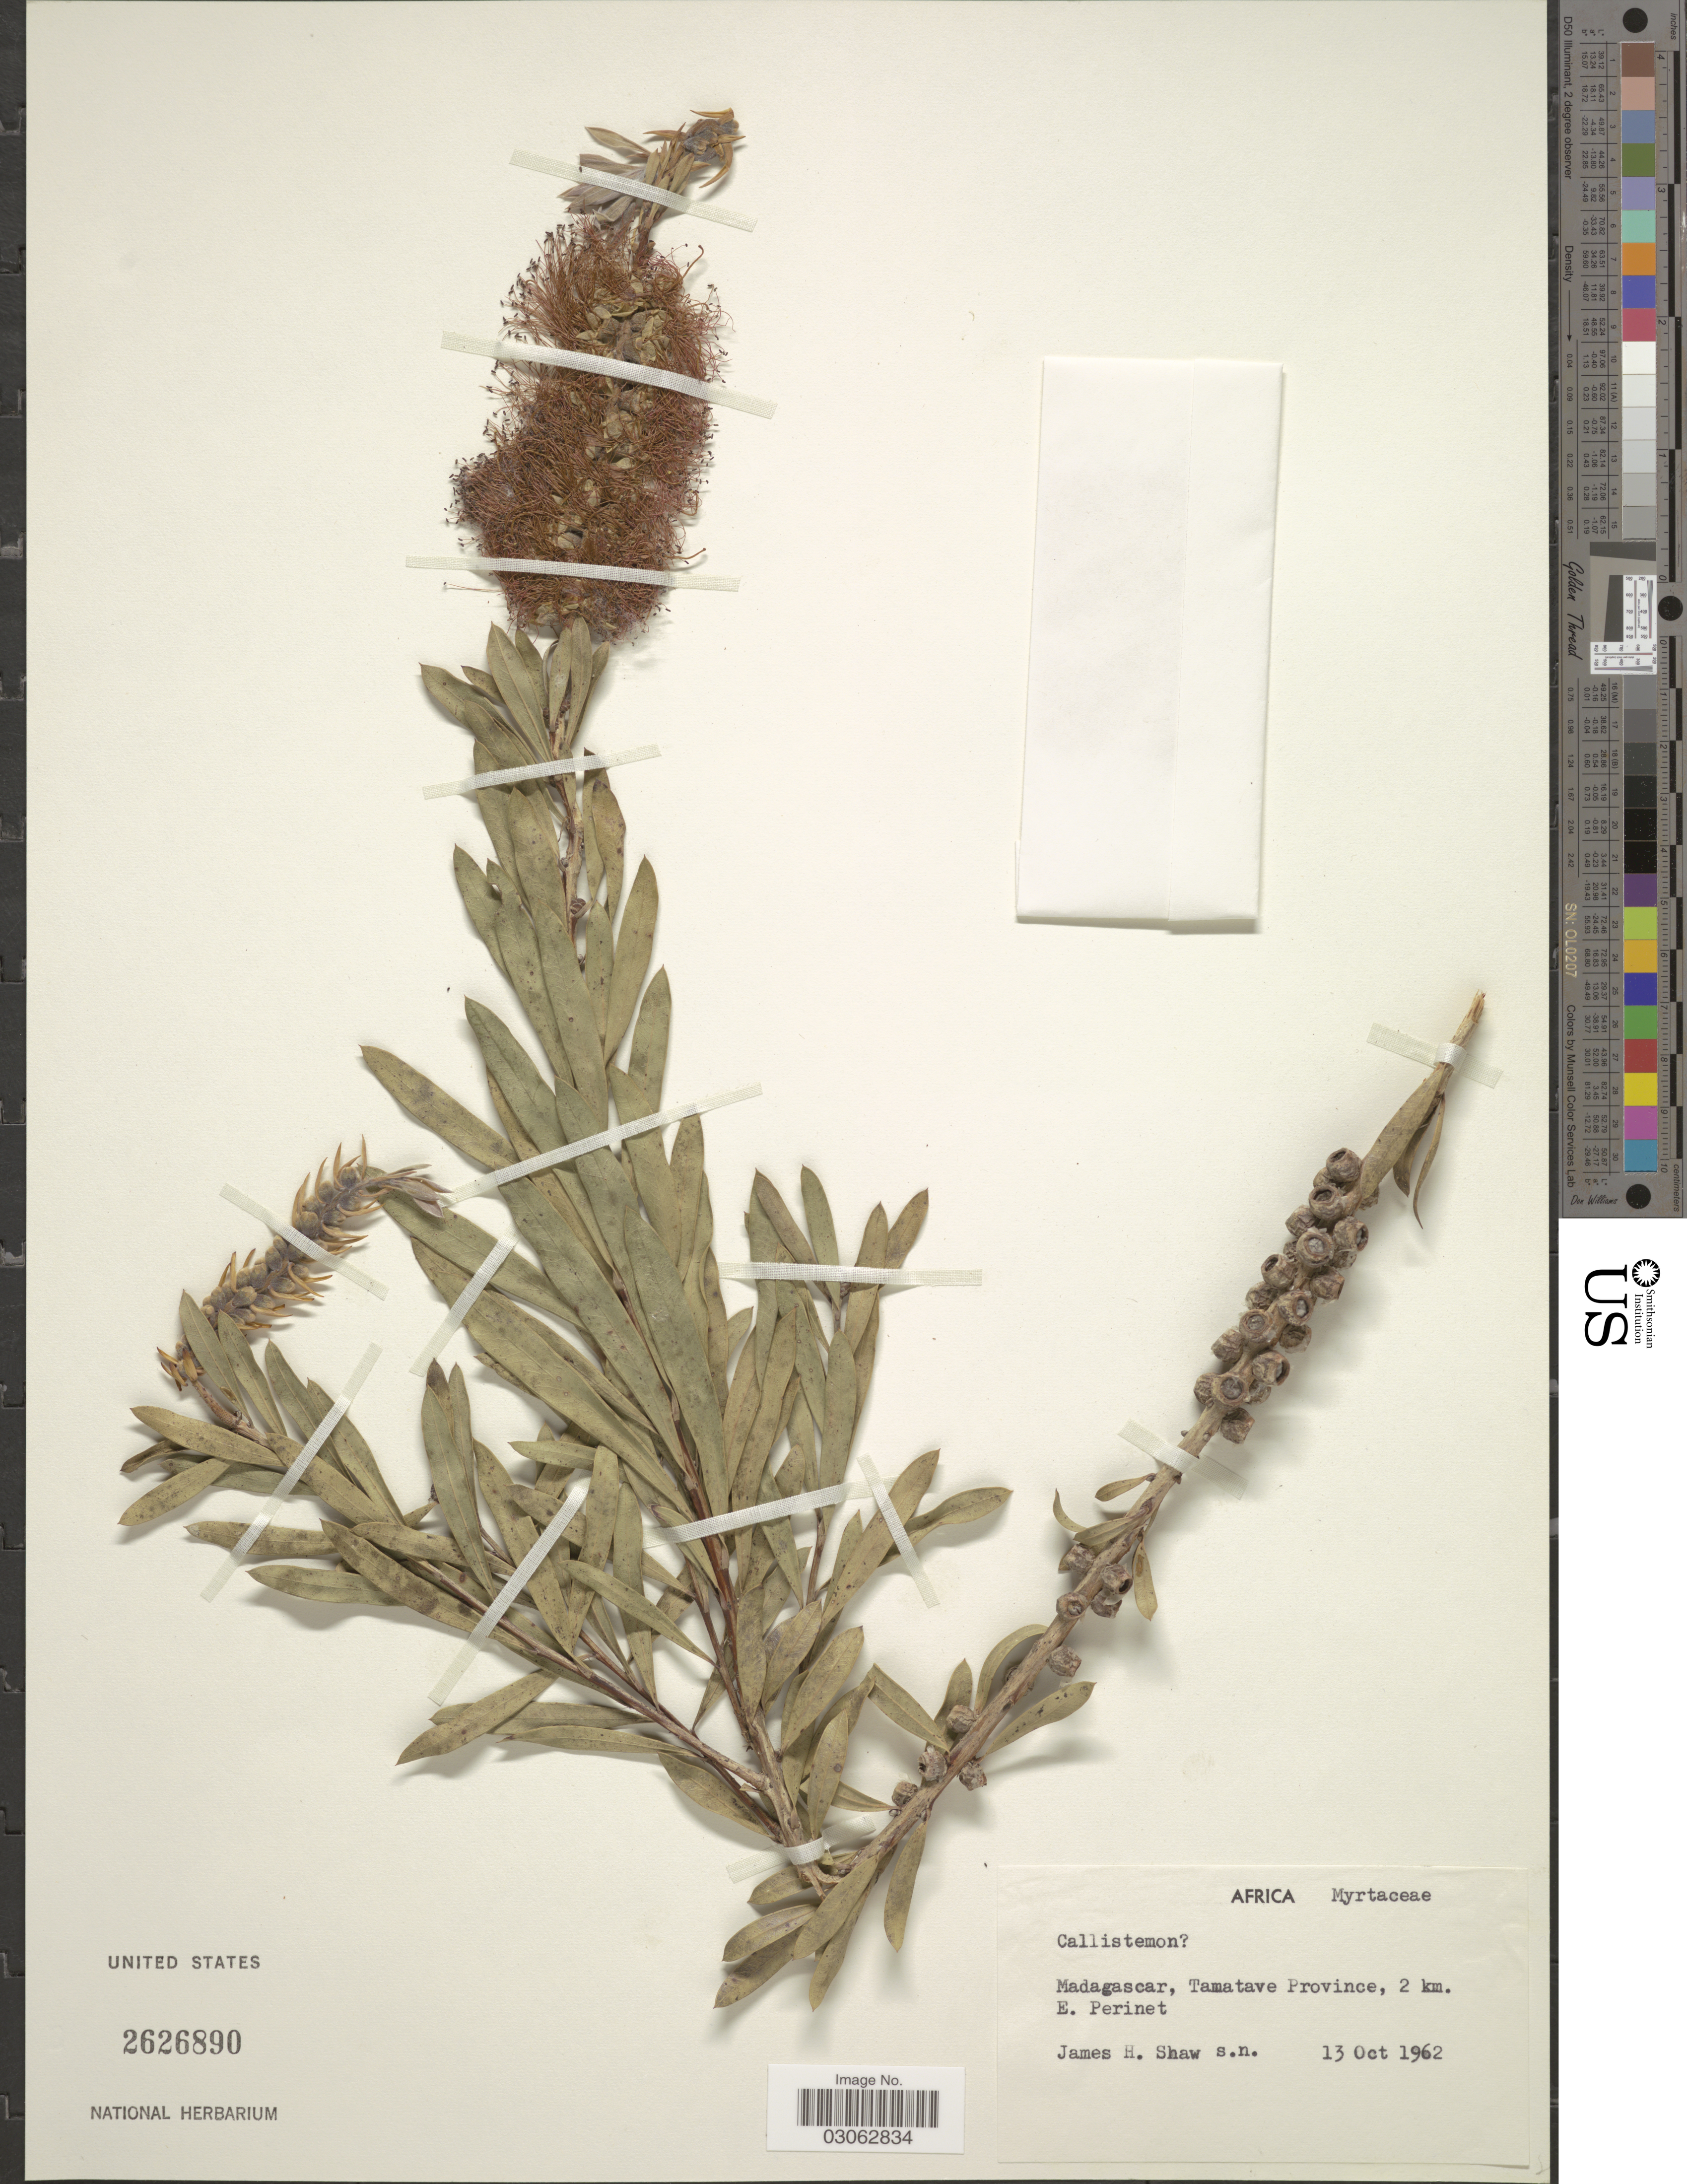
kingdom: Plantae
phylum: Tracheophyta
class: Magnoliopsida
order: Myrtales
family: Myrtaceae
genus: Callistemon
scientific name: Callistemon sp.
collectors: J. H. Shaw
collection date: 1962-10-13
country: Madagascar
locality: Tamatave Province, 2 km. E. Perinet.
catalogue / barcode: US 2626890